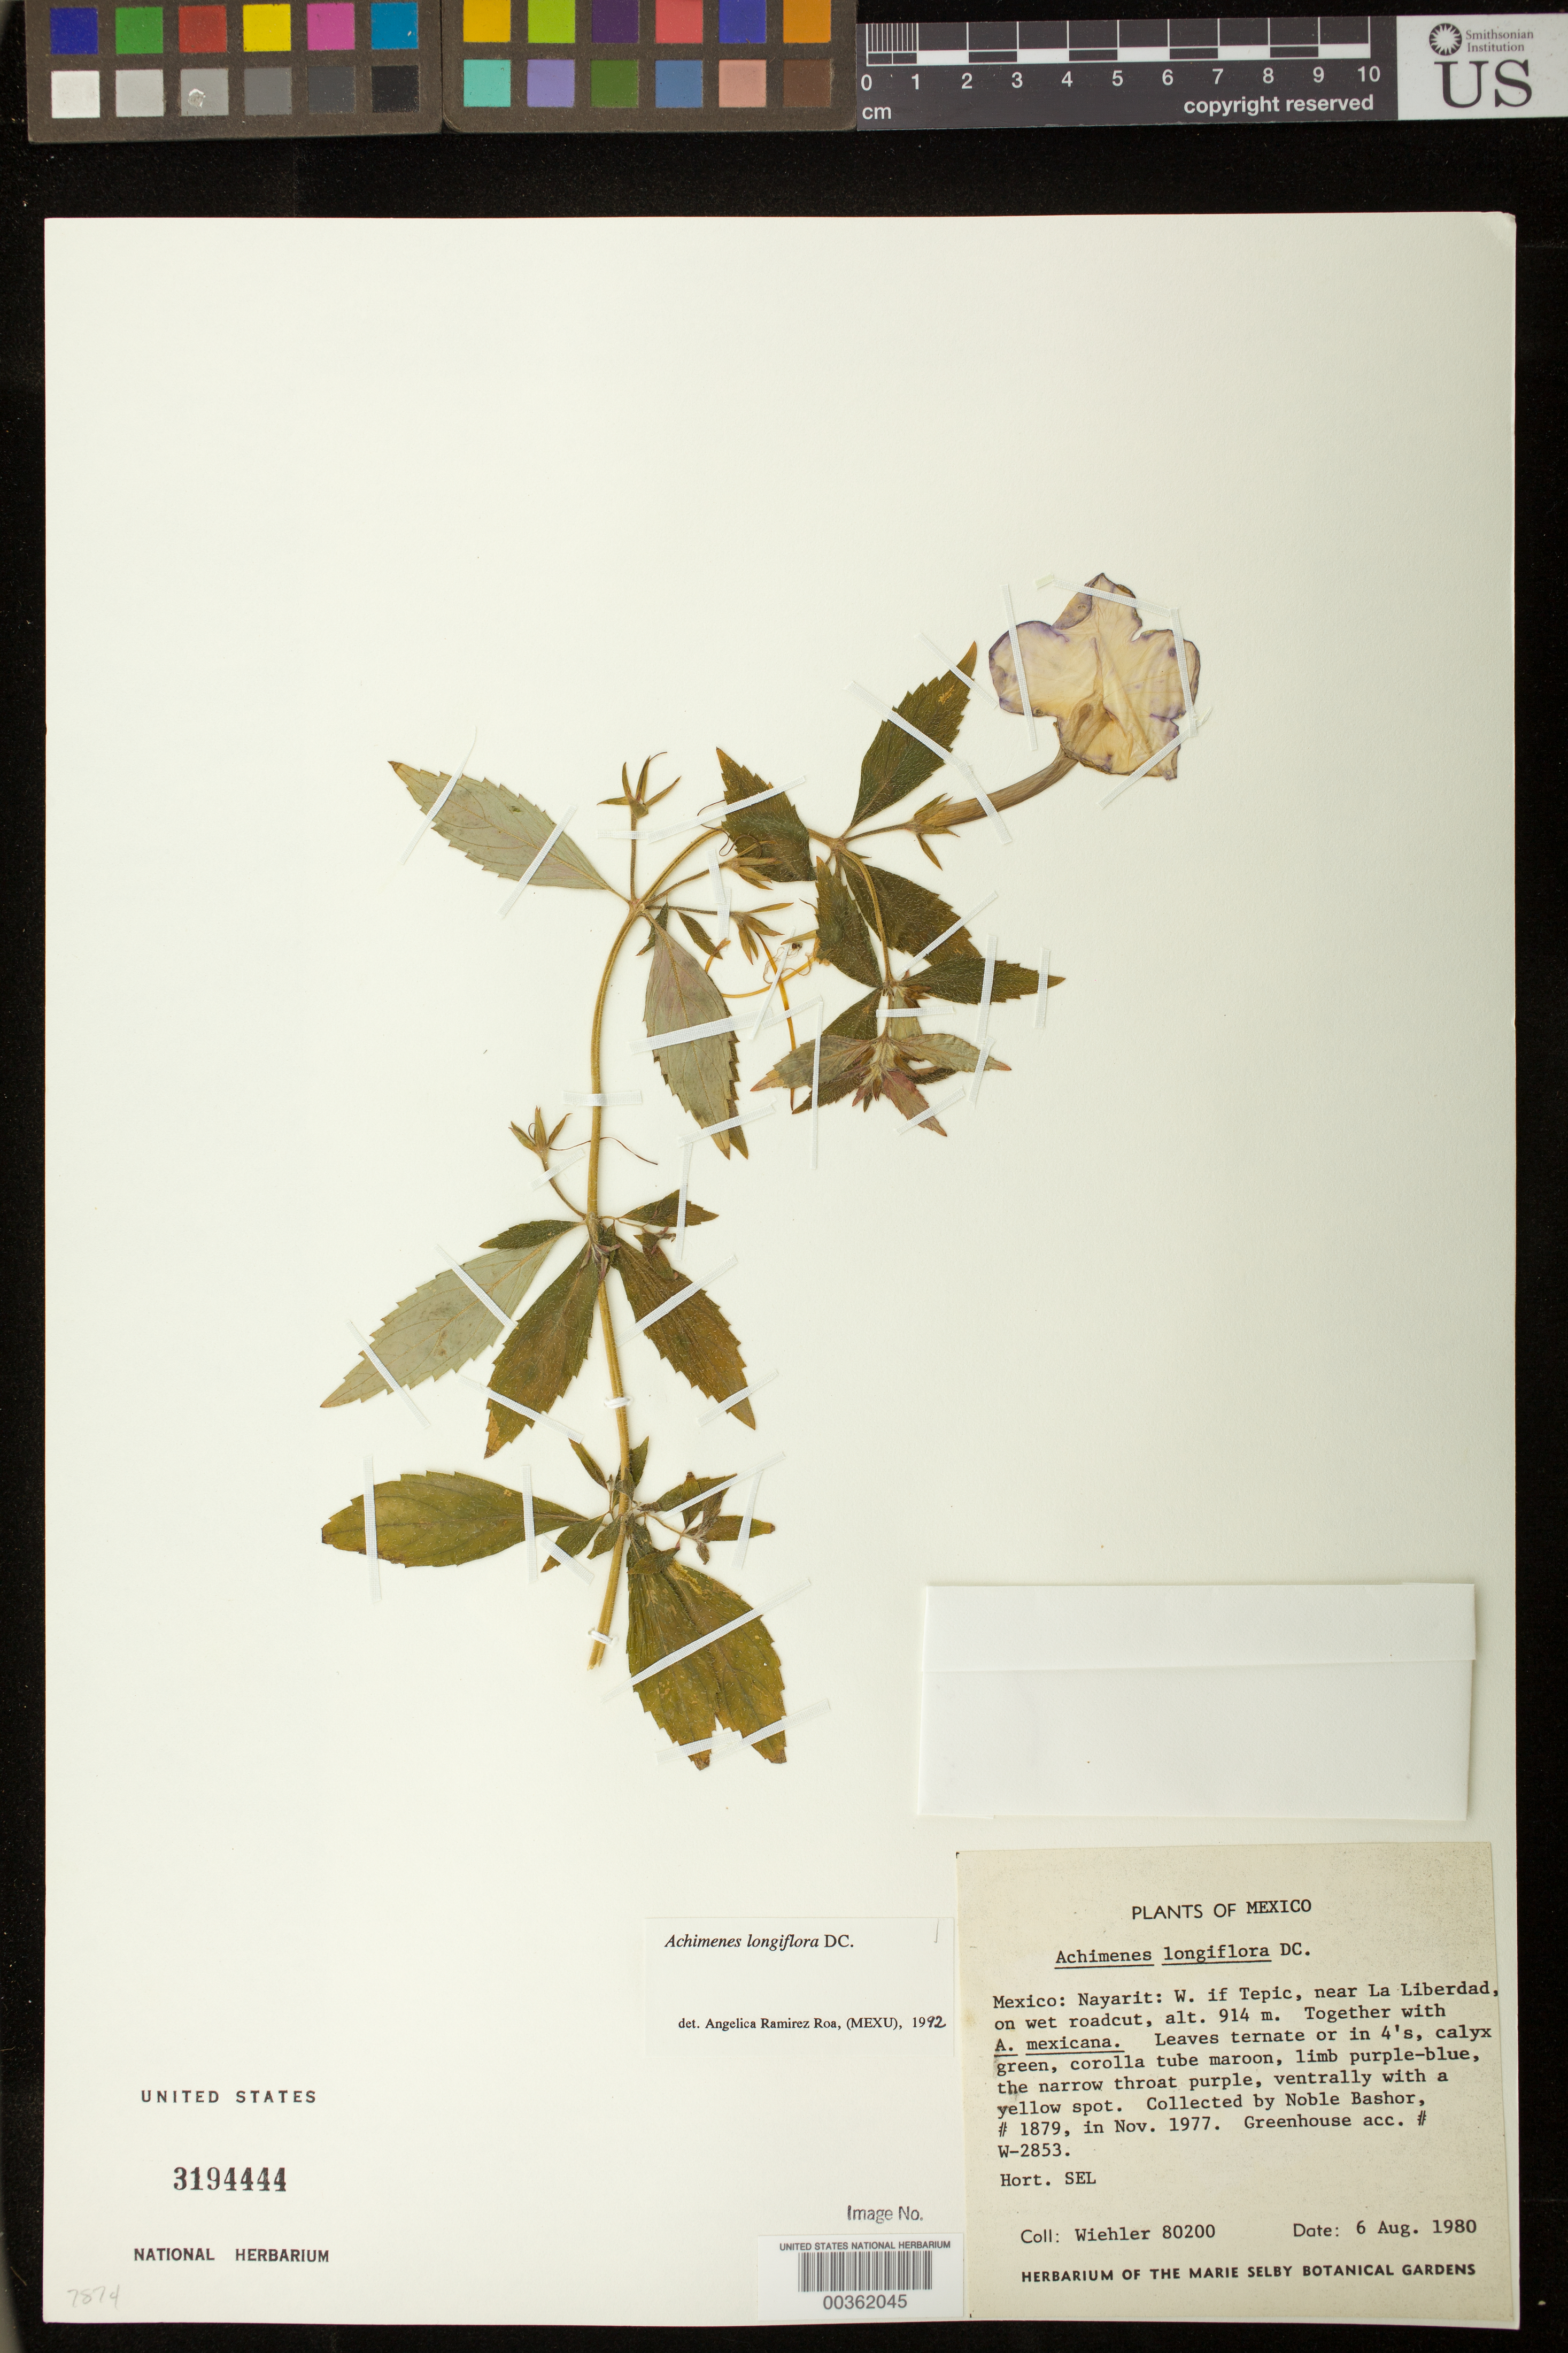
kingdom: Plantae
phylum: Tracheophyta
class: Magnoliopsida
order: Lamiales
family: Gesneriaceae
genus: Achimenes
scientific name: Achimenes longiflora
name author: DC.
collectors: H. J. Wiehler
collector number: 80200 [W-2853]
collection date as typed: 28 Aug 1980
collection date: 1980-08-28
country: United States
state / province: Florida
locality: Cultivated in Marie Selby Botanical Gardens greenhouses.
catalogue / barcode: US 3194444